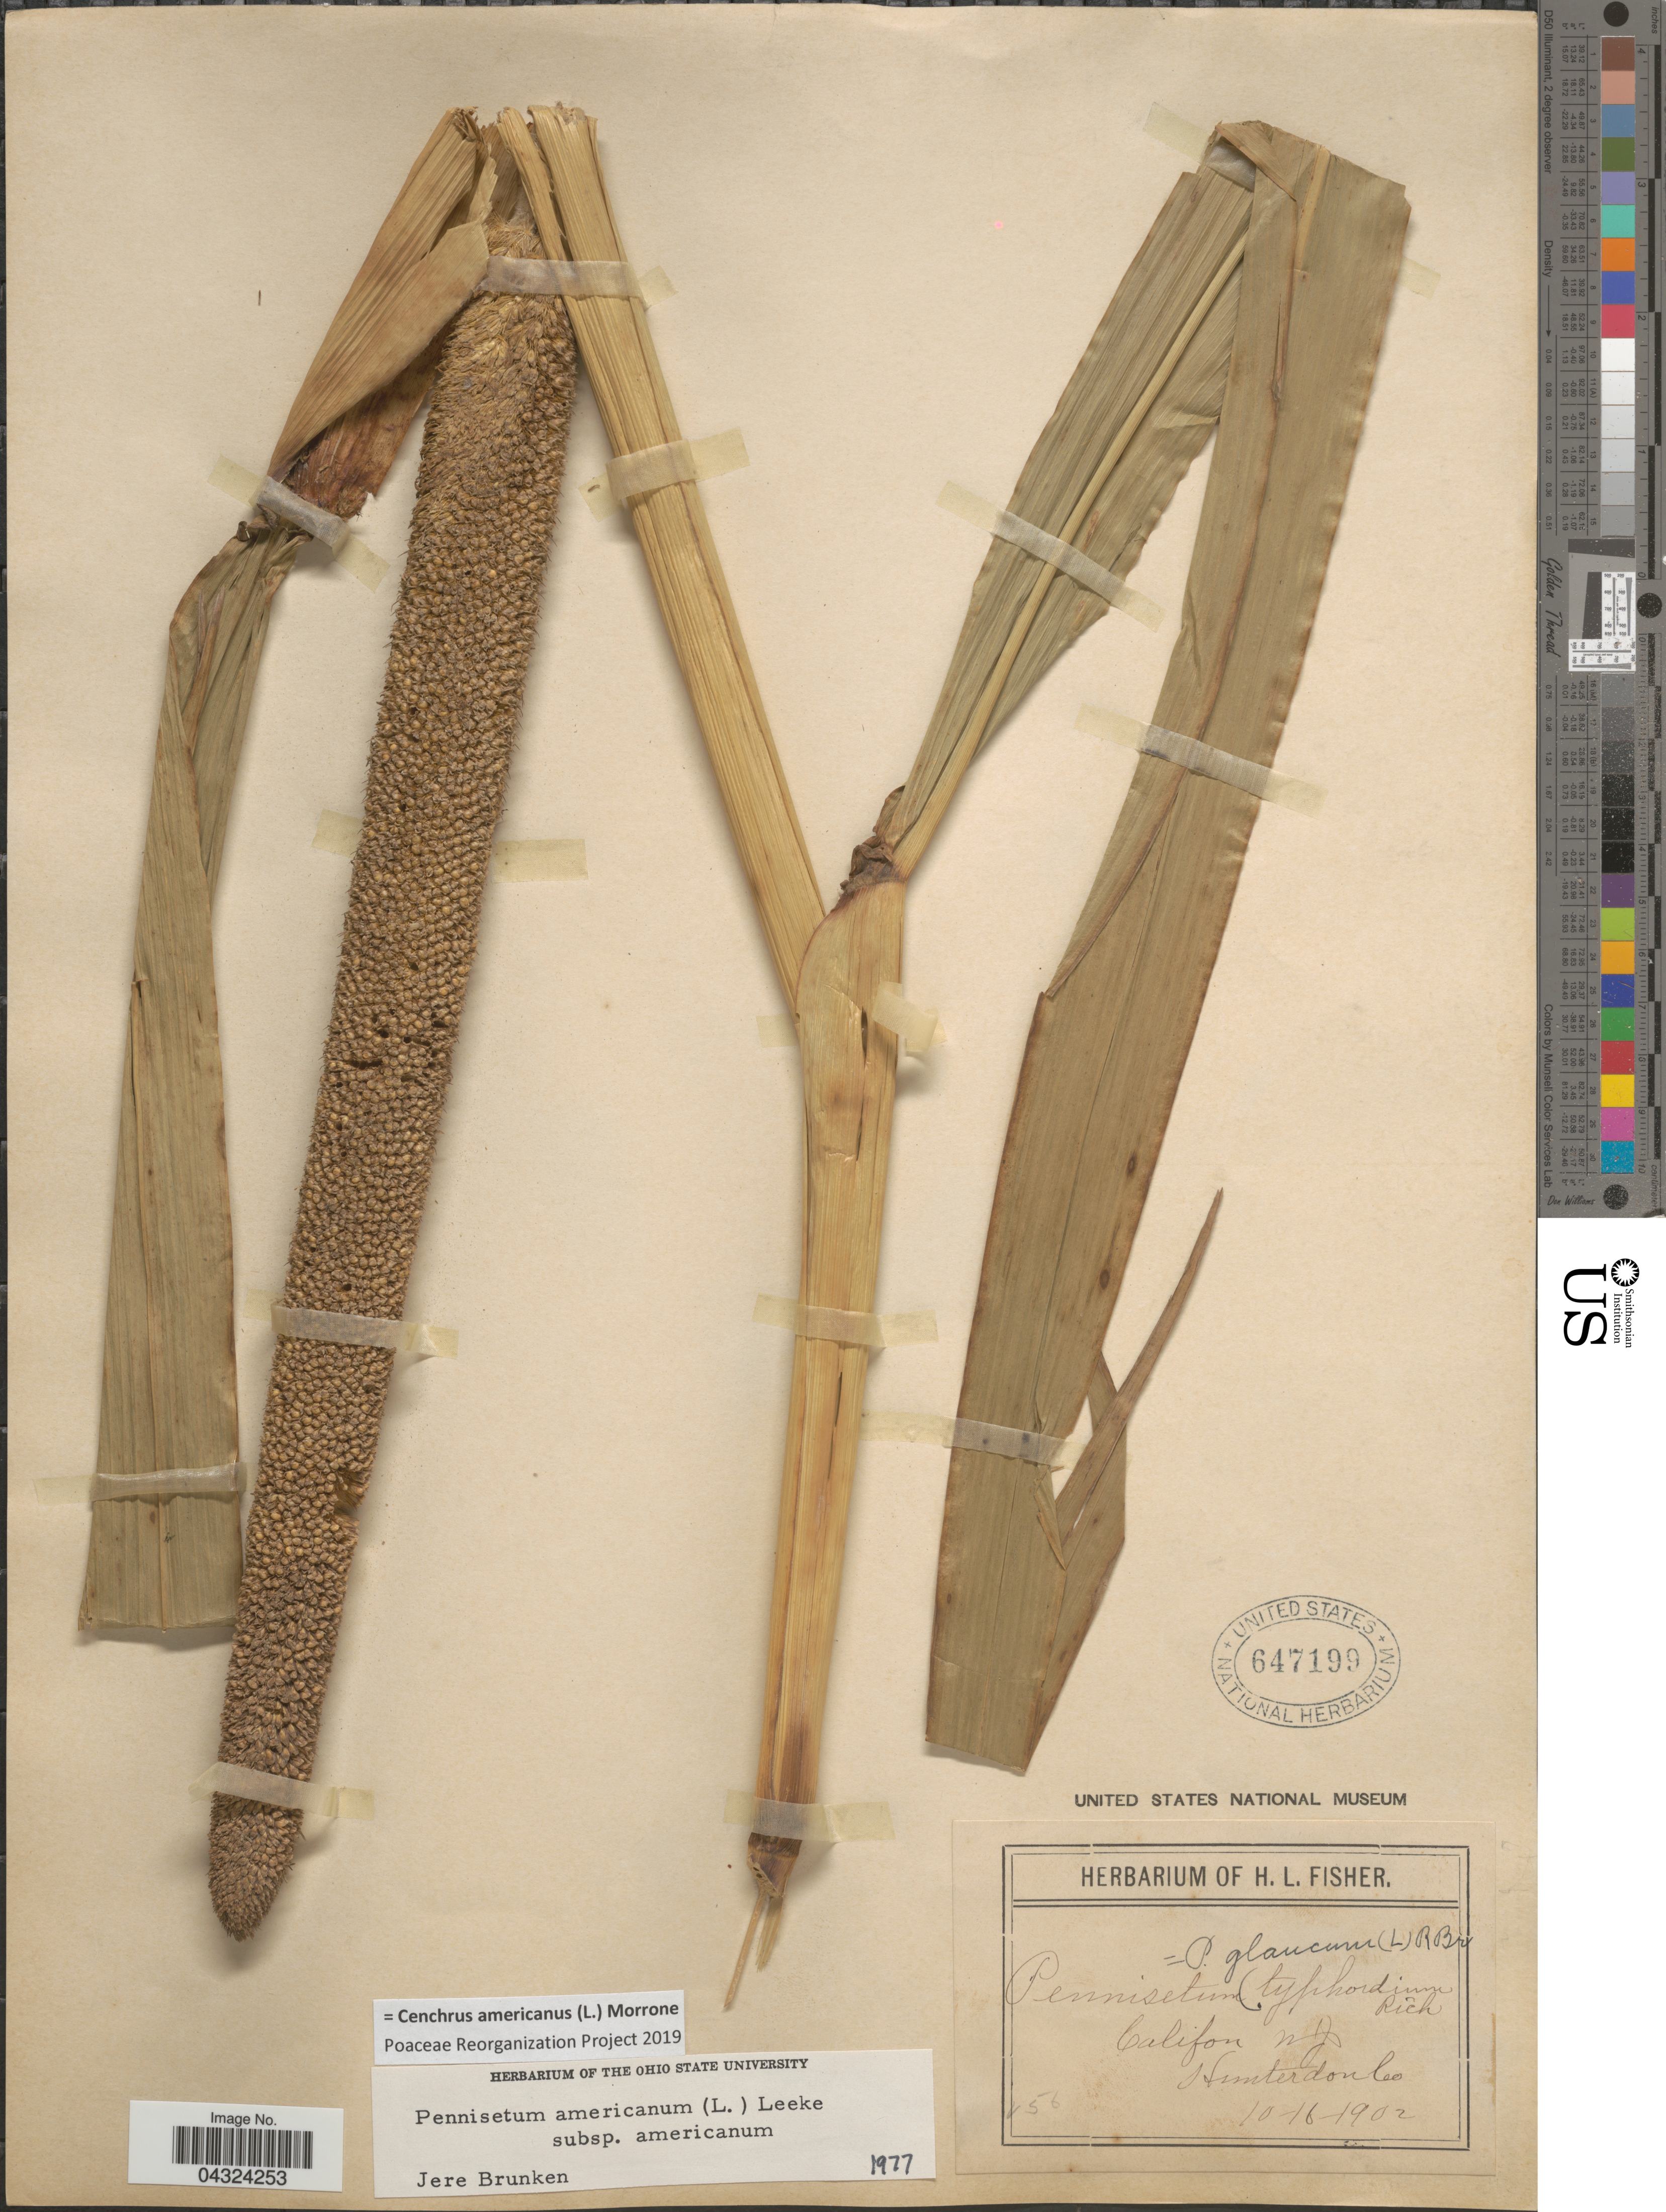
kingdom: Plantae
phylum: Tracheophyta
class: Liliopsida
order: Poales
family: Poaceae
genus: Cenchrus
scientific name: Cenchrus americanus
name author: (L.) Morrone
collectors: ex herb. of H. L. Fisher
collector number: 456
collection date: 1902-10-16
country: United States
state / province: New Jersey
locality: Califon N.J. Hunterdon Co.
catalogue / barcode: US 647199